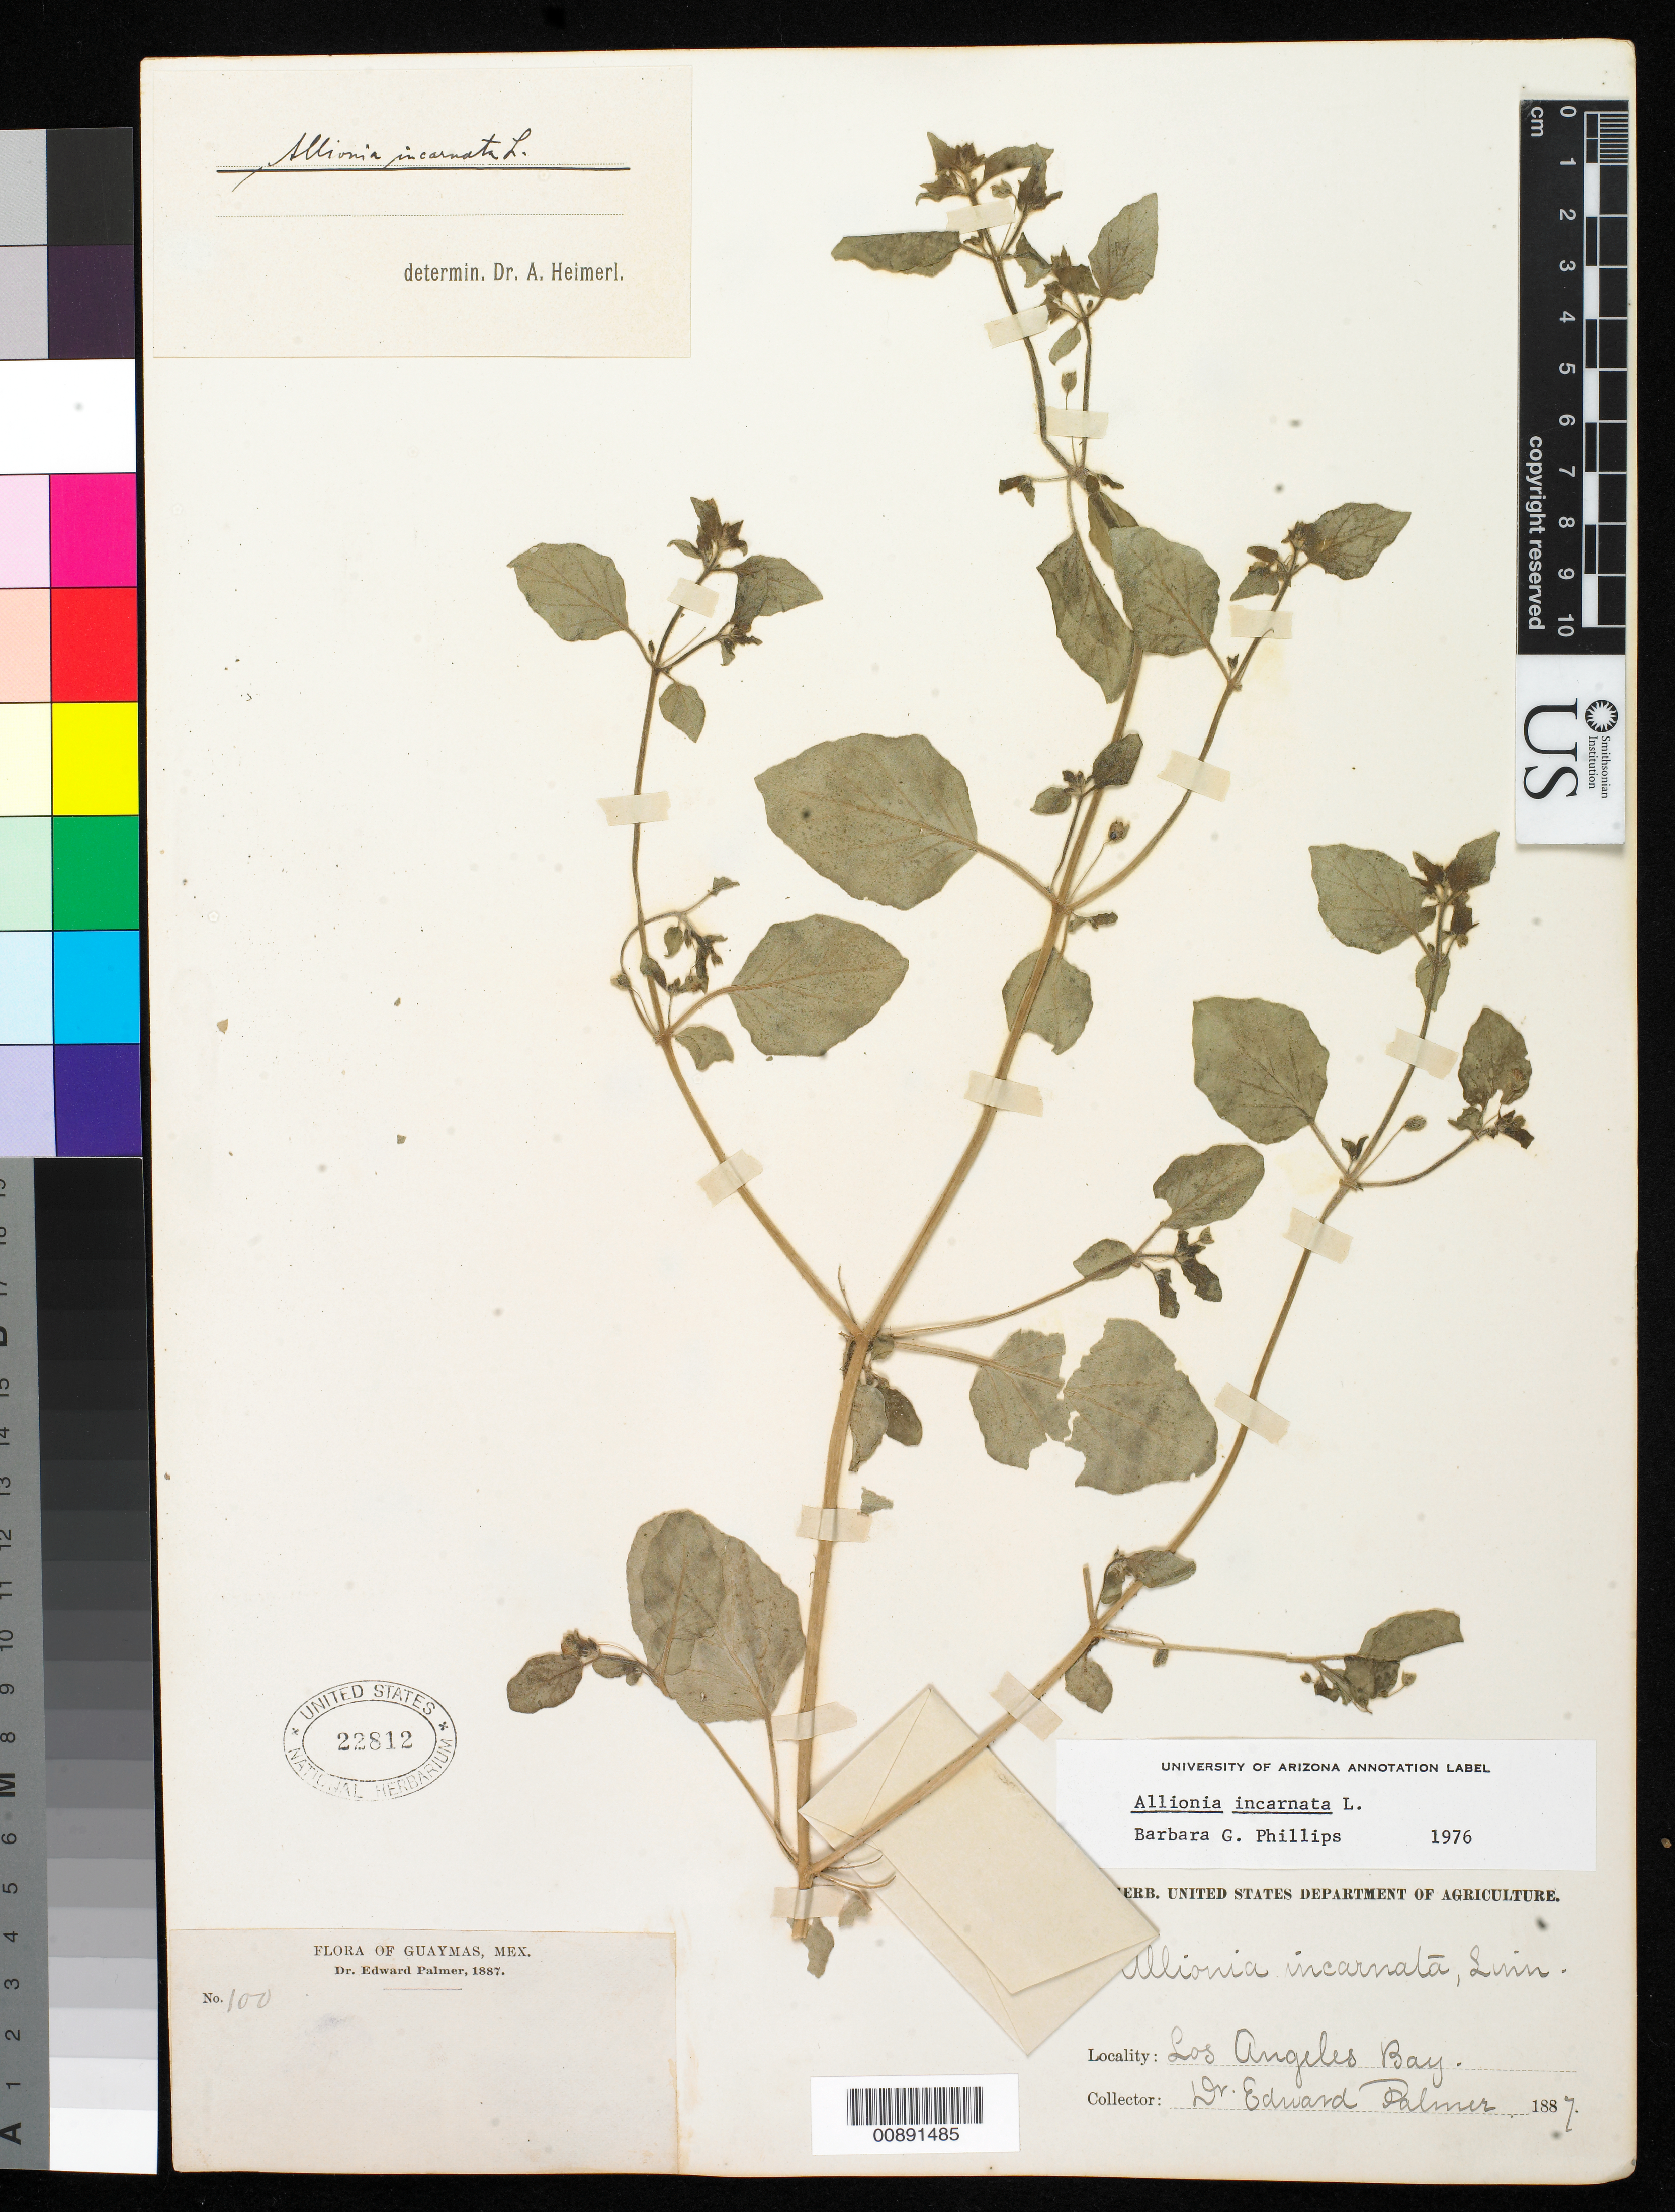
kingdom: Plantae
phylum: Tracheophyta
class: Magnoliopsida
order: Caryophyllales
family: Nyctaginaceae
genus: Allionia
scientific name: Allionia incarnata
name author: L.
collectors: E. Palmer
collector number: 100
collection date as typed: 1887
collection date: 1887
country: Mexico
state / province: Baja California Norte / Sonora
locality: Guaymas, Sonora and Los Angeles Bay, Baja California.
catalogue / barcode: US 22812